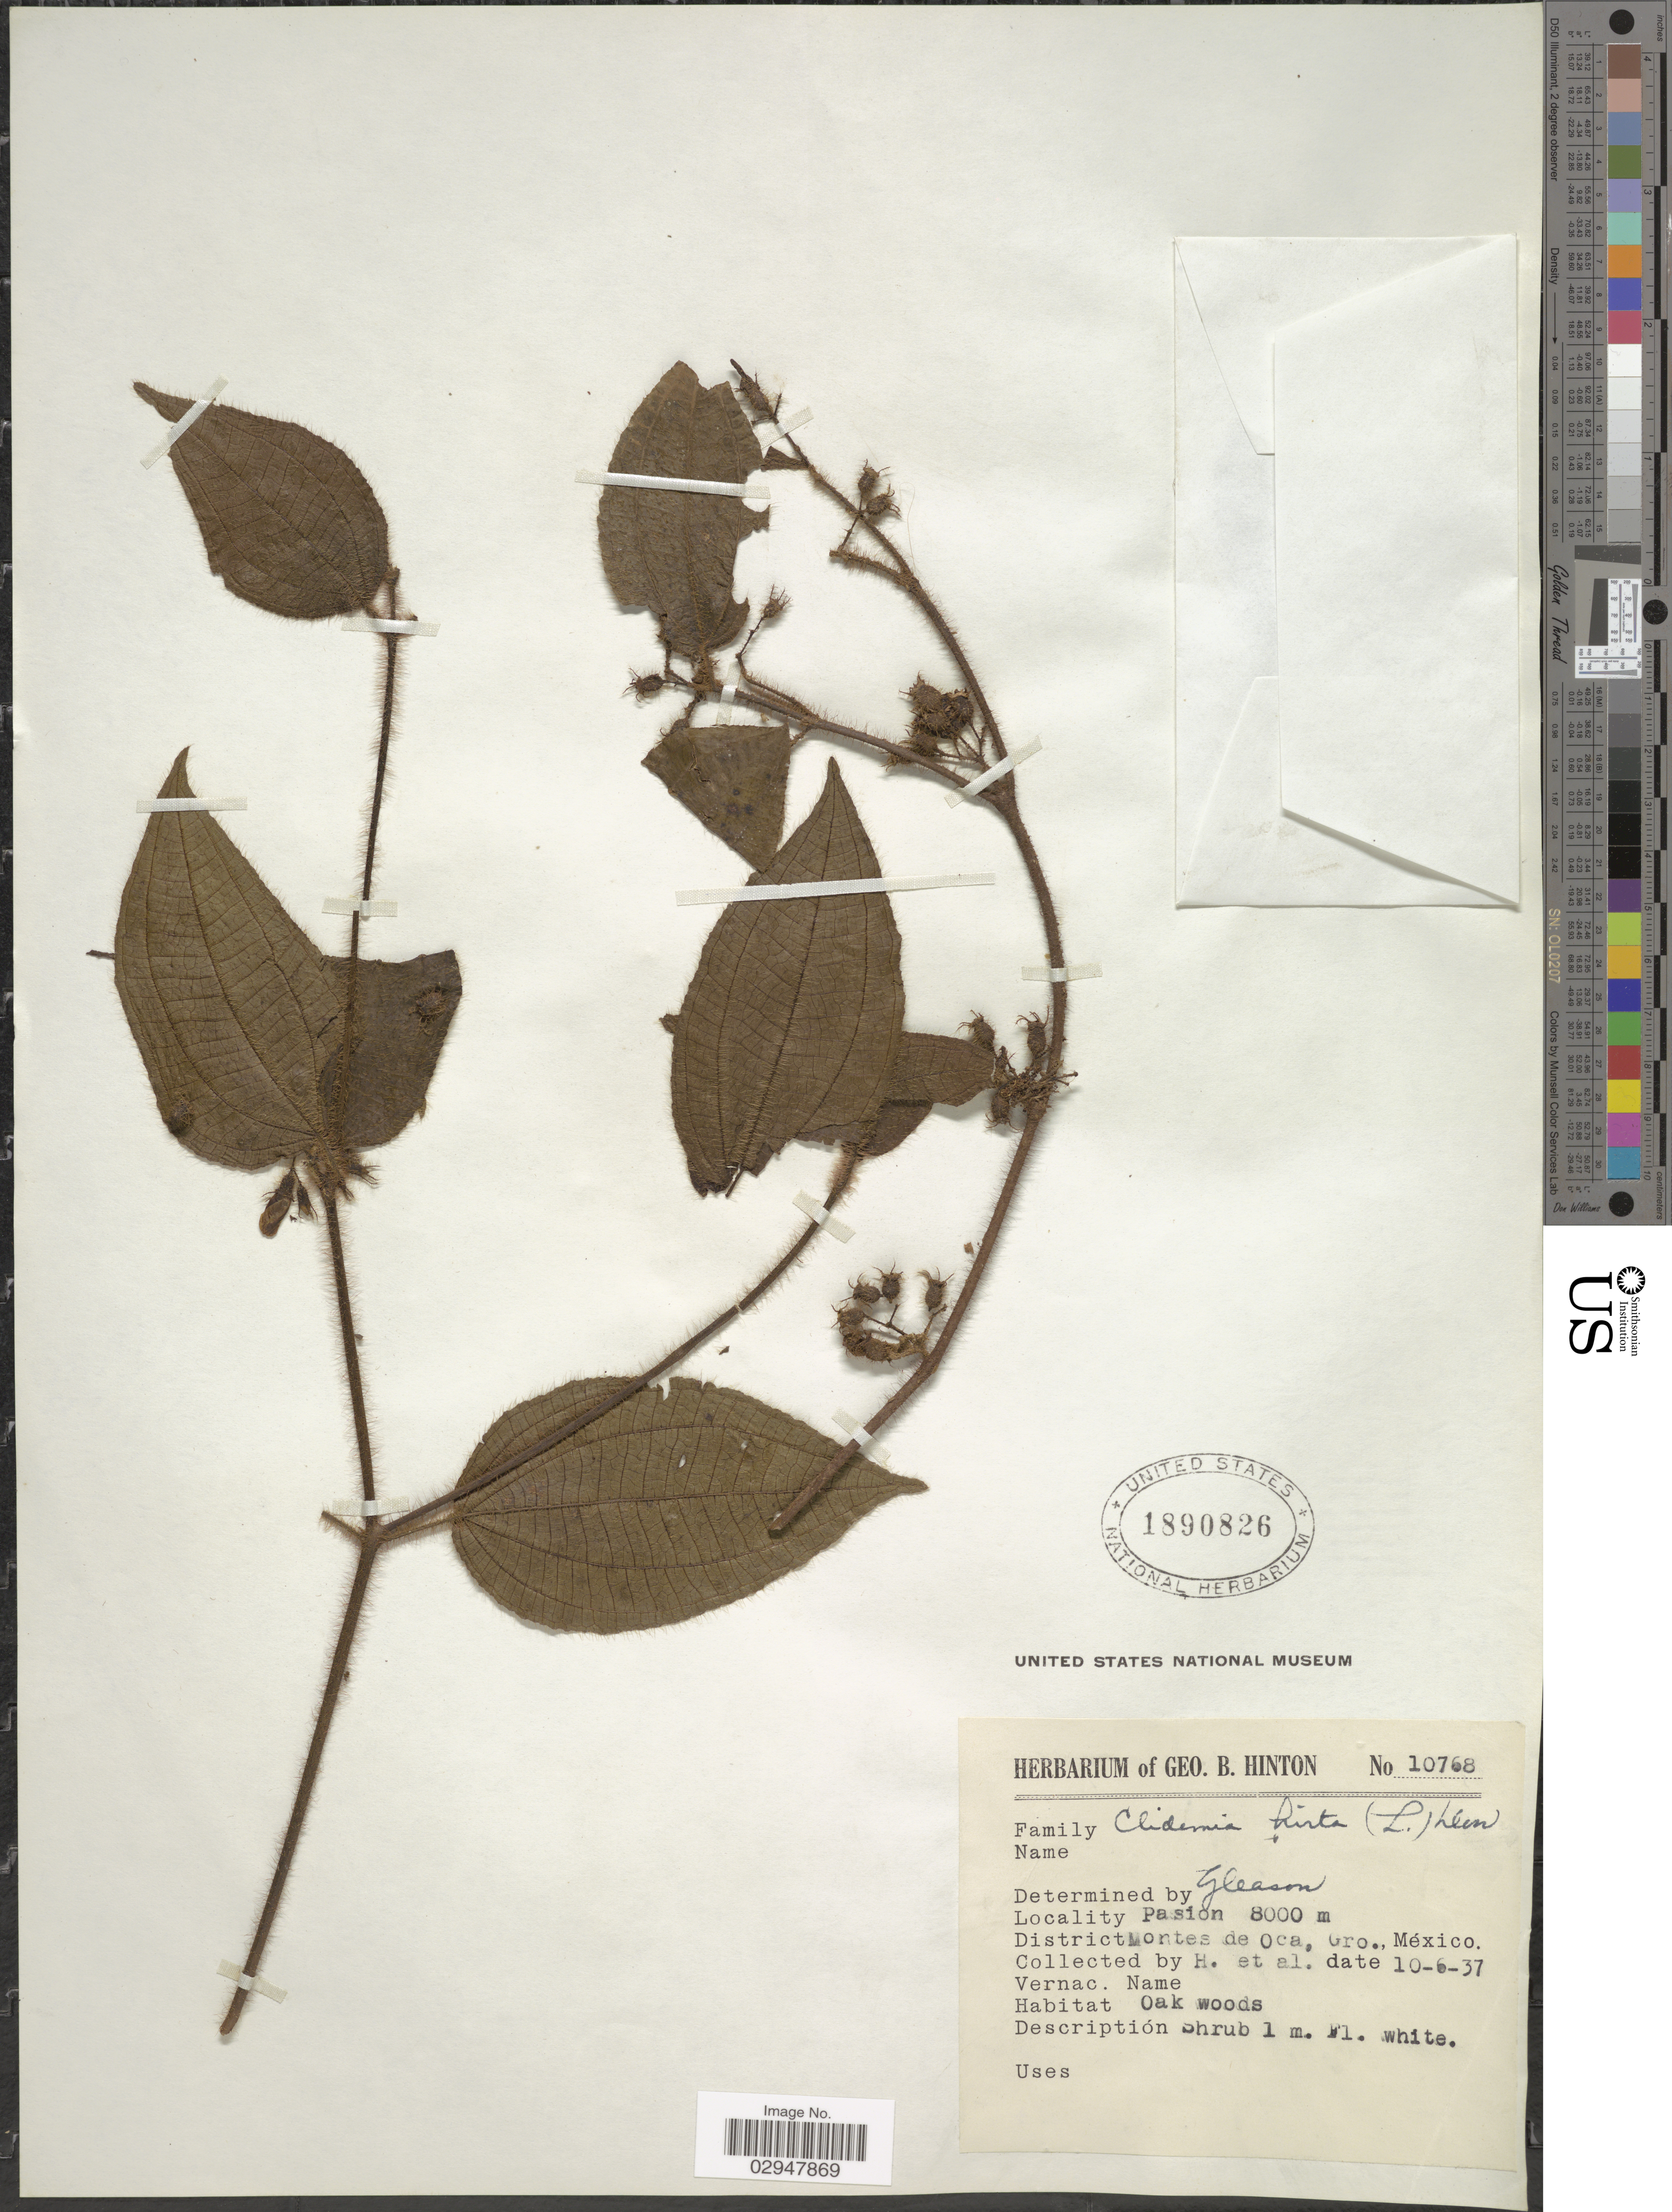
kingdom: Plantae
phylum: Tracheophyta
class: Magnoliopsida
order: Myrtales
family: Melastomataceae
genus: Miconia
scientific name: Miconia hirta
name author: Cogn.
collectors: G. B. Hinton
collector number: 10768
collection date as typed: Transcribed d/m/y: 10/6/37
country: Mexico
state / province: Guerrero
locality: Pasion, District Montes de Oca, Gro., México.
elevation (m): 8000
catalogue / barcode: US 1890826